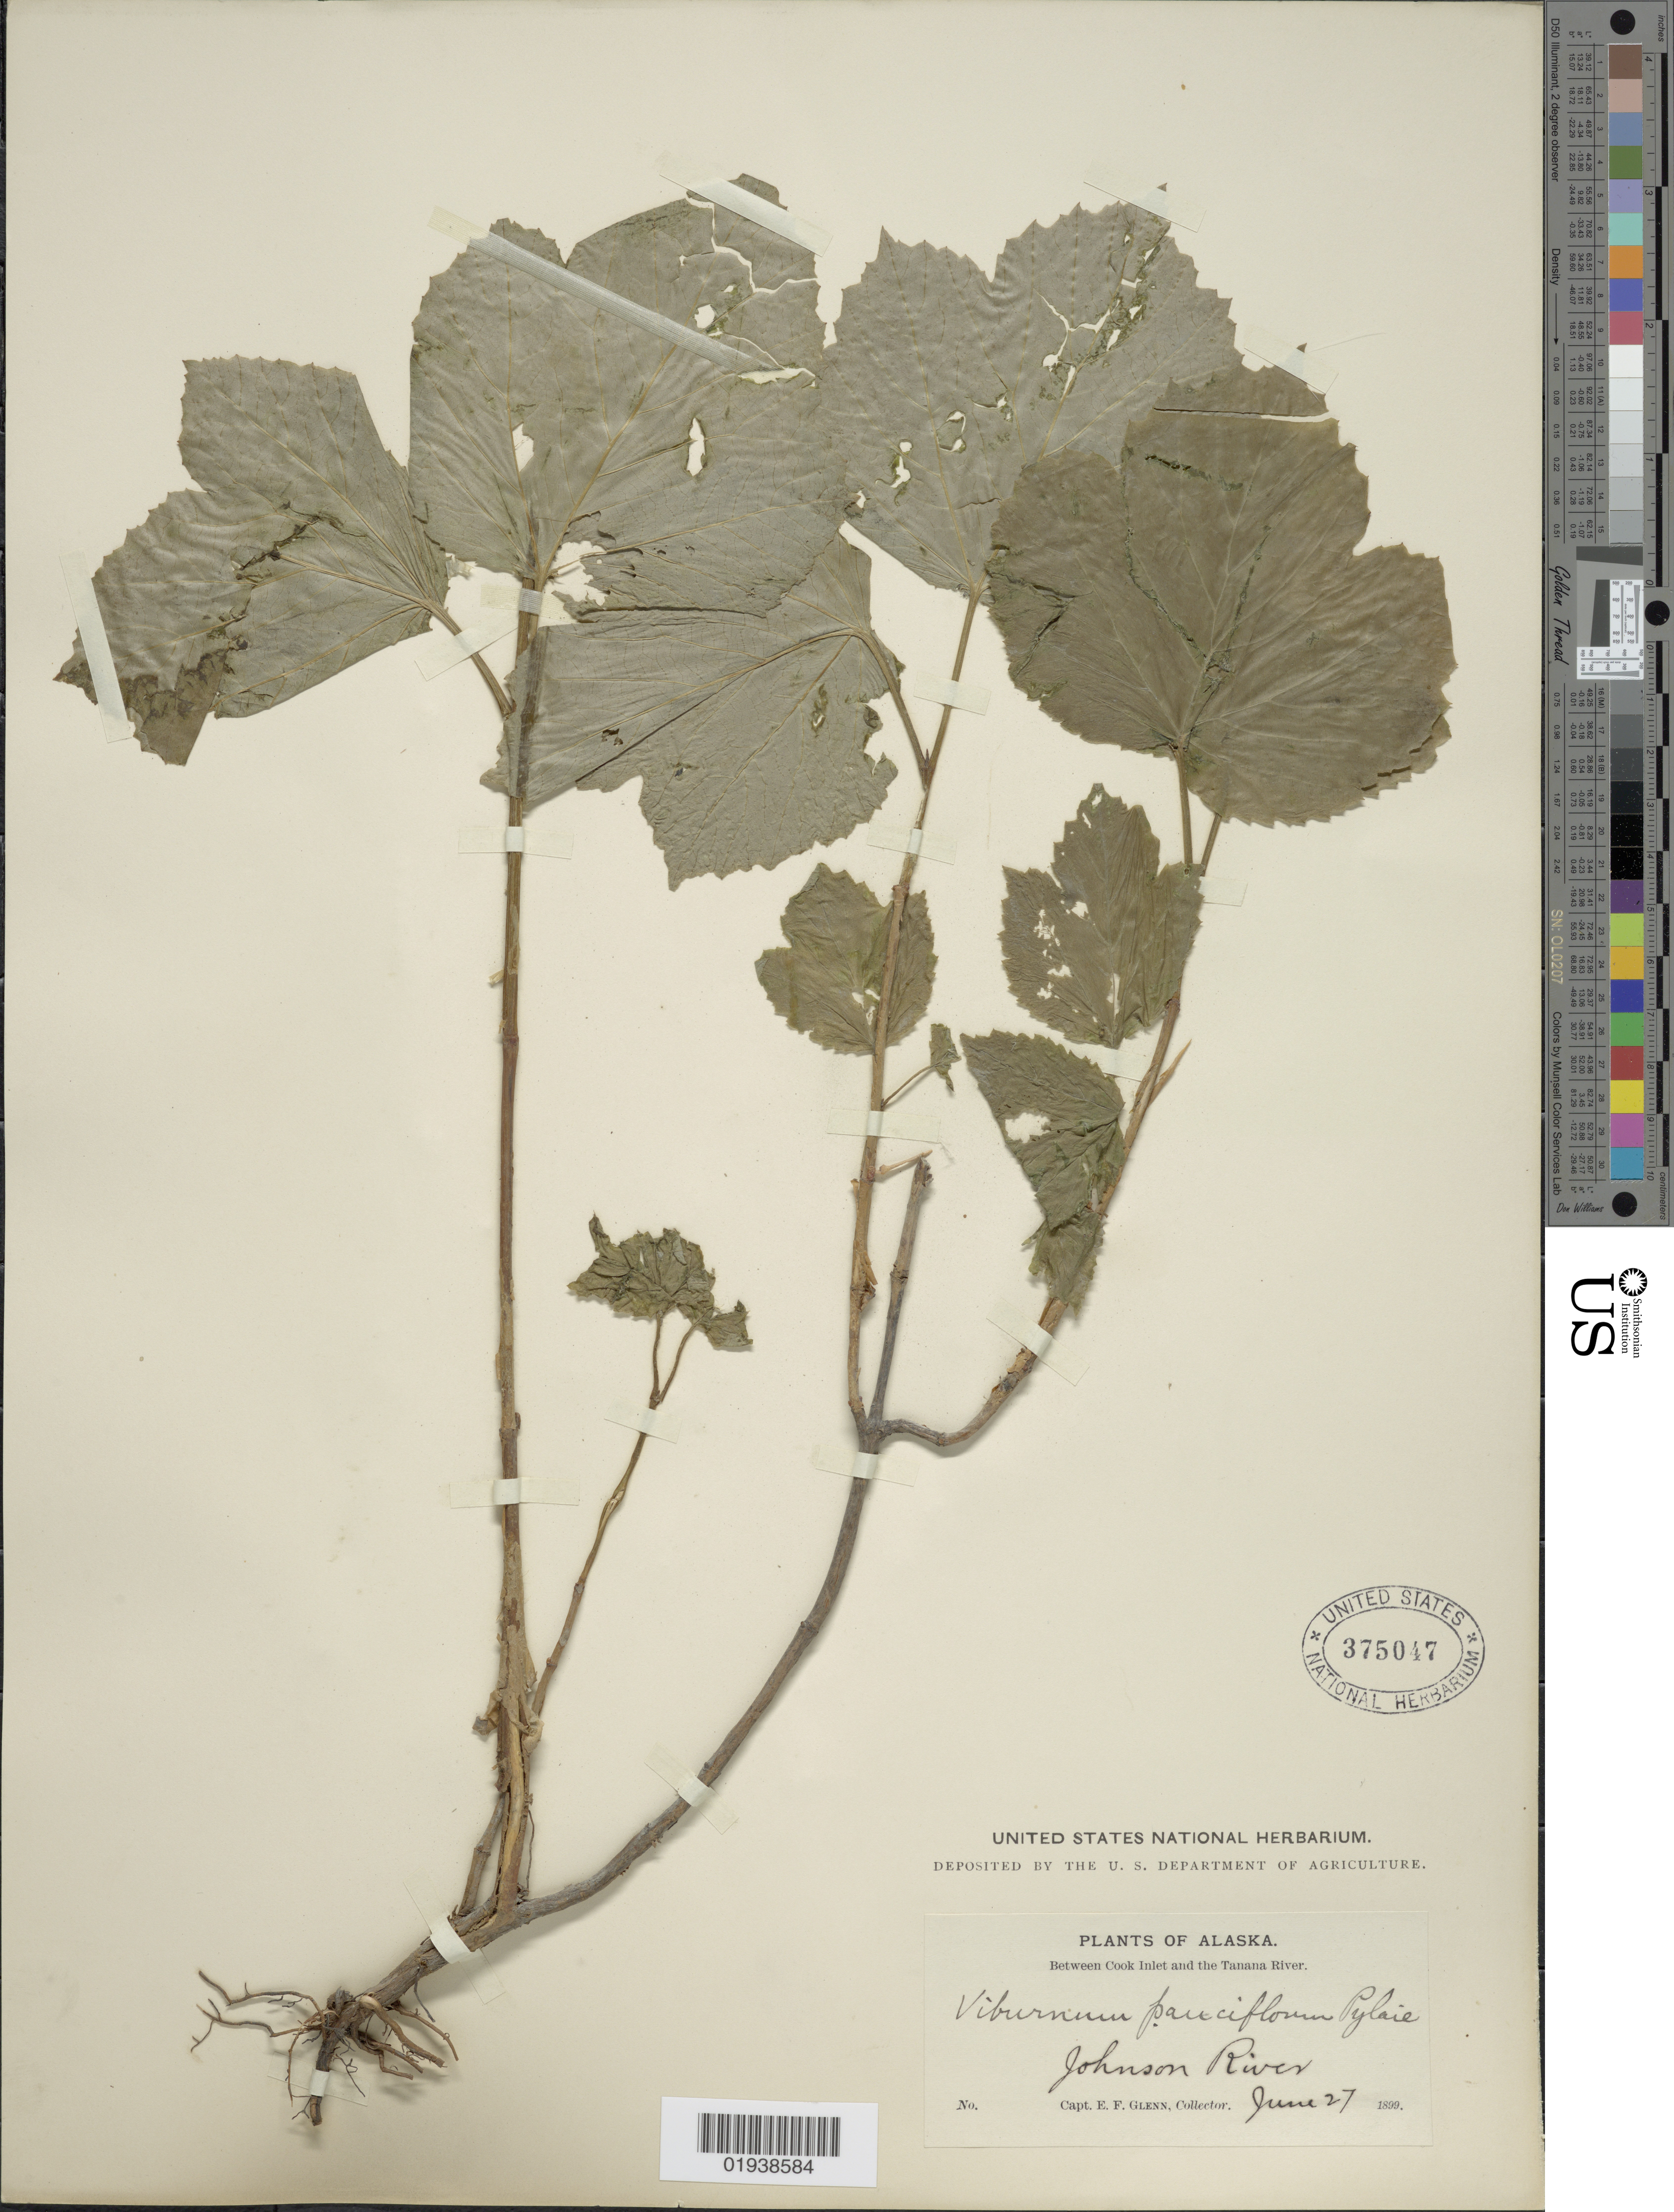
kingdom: Plantae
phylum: Tracheophyta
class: Magnoliopsida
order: Dipsacales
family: Viburnaceae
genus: Viburnum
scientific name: Viburnum edule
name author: (Michx.) Raf.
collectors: E. Glenn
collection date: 1899-06-27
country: United States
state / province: Alaska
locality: Between Cook Inlet and the Tanana River, Johnson River.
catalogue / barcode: US 375047